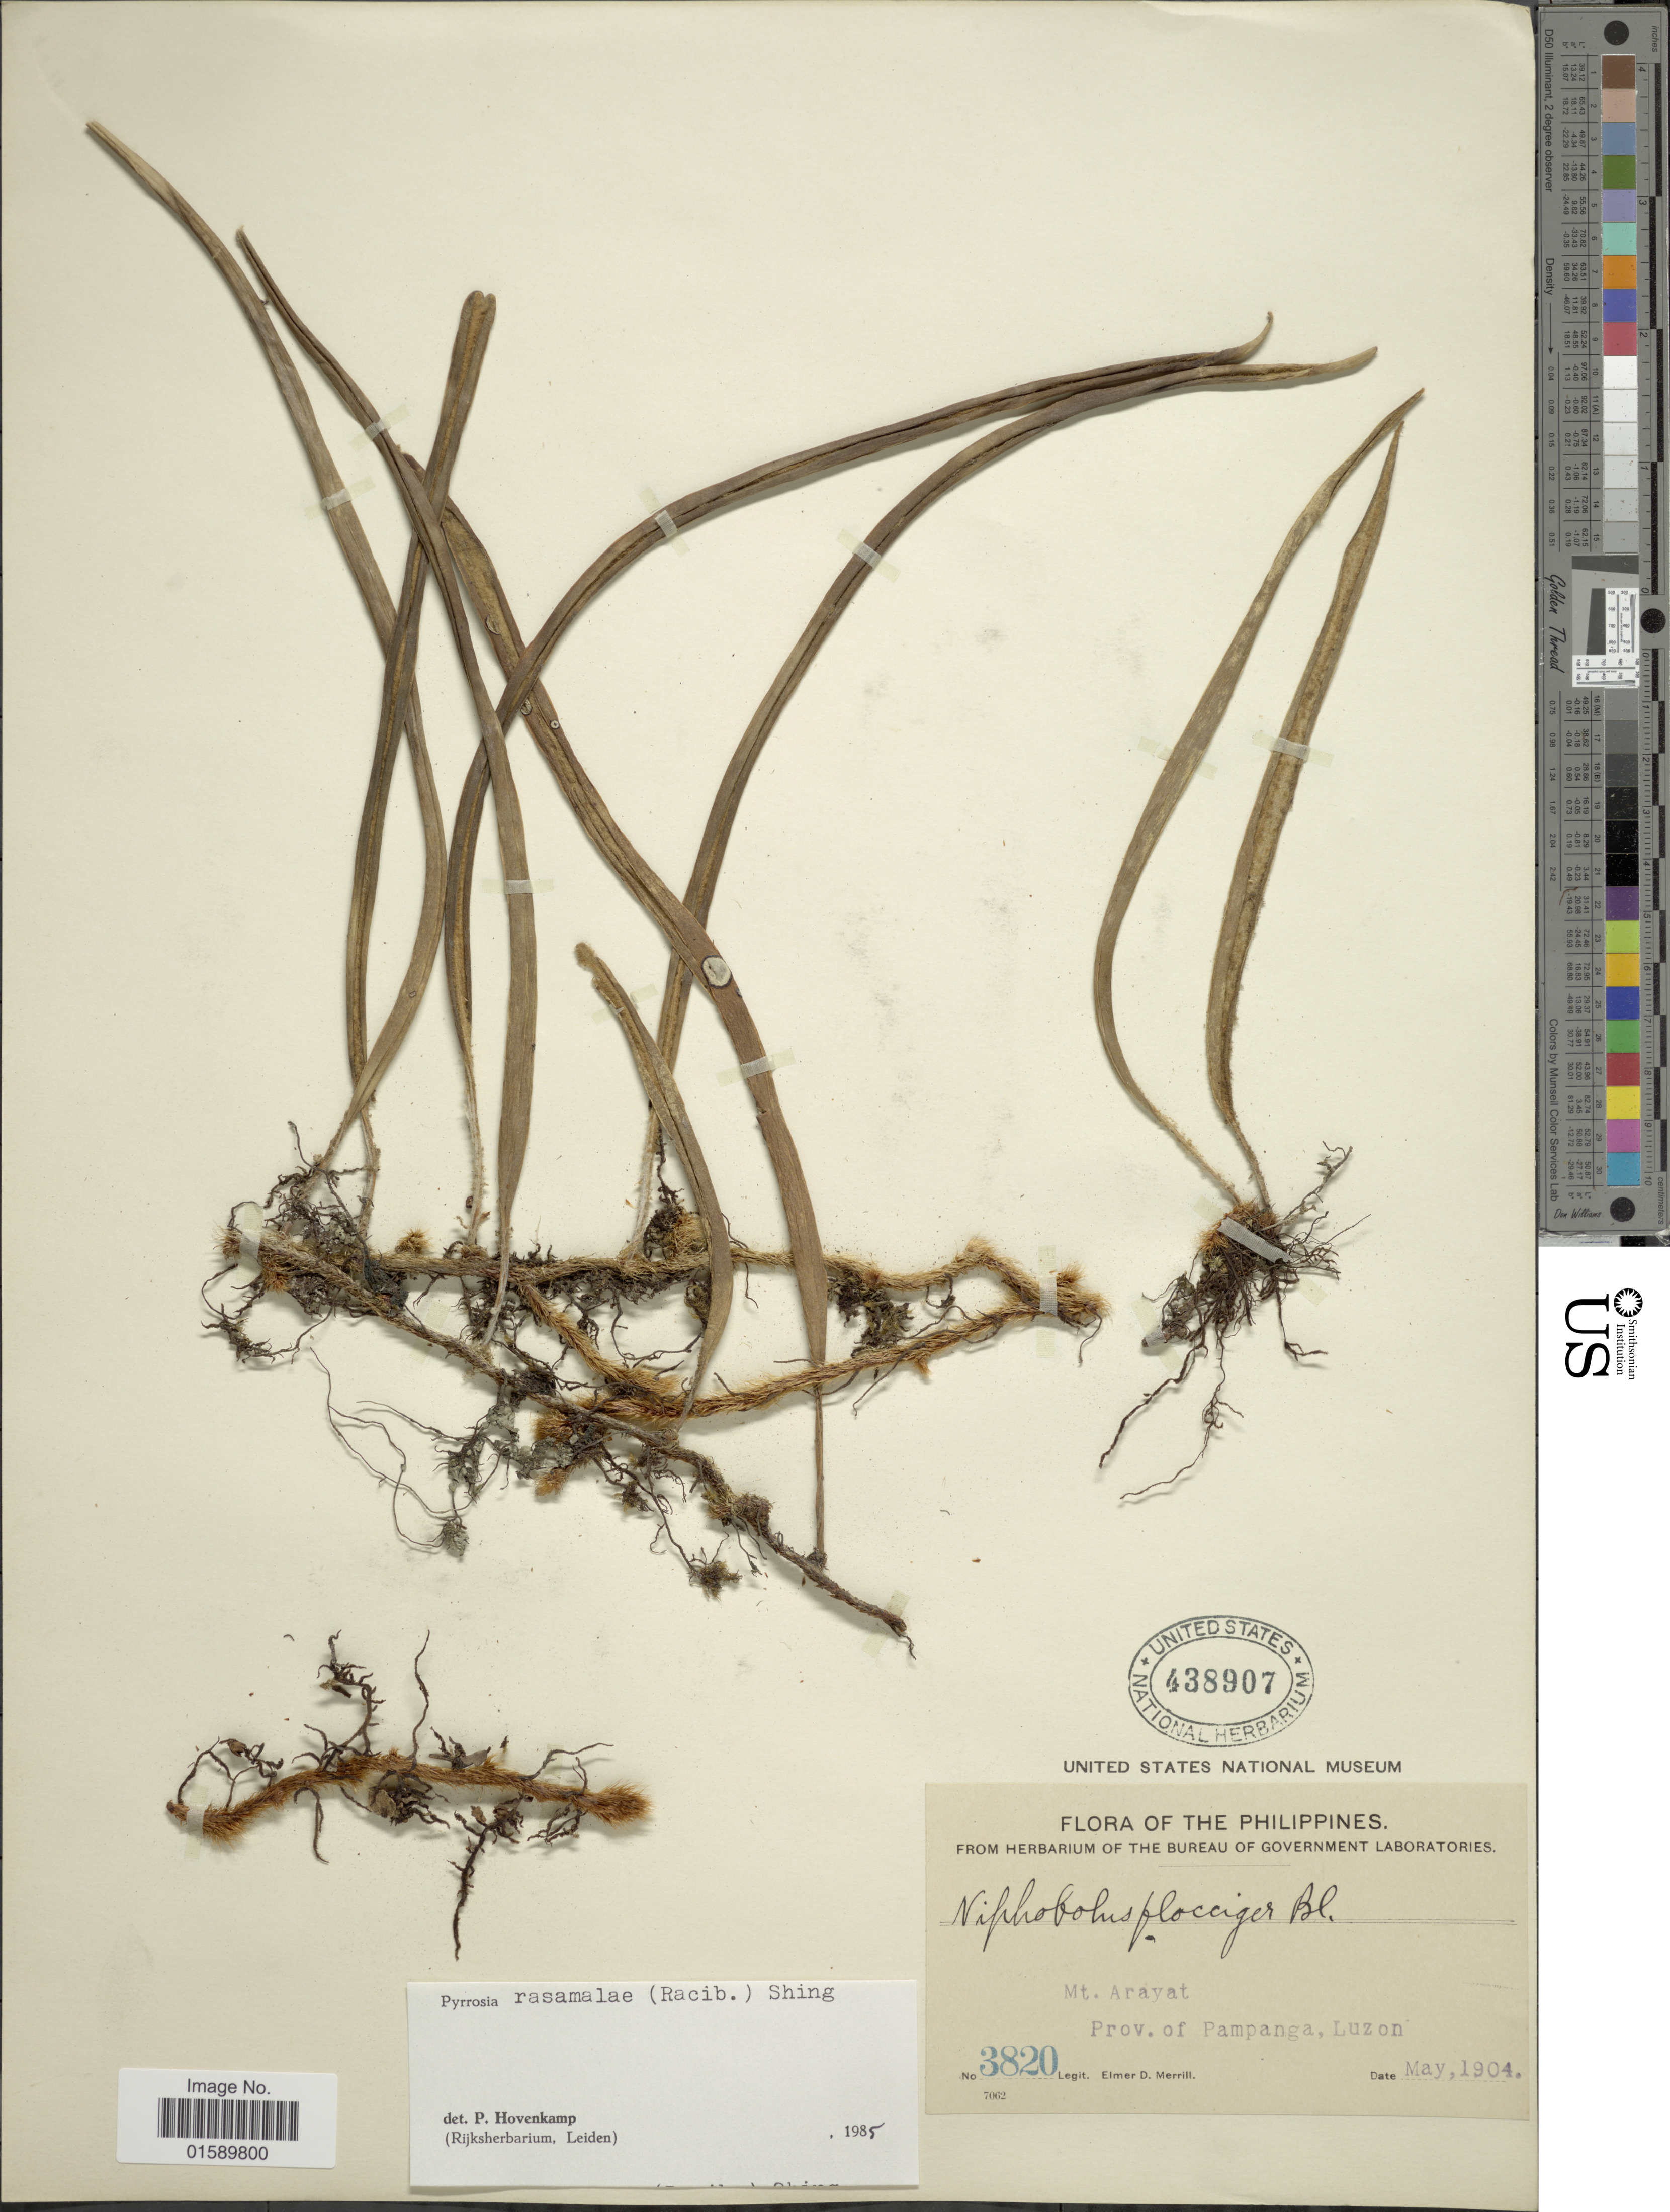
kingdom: Plantae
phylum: Tracheophyta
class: Polypodiopsida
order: Polypodiales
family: Polypodiaceae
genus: Pyrrosia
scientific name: Pyrrosia rasamalae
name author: (Racib.) K.H. Shing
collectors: E. D. Merrill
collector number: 3820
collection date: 1904-05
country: Philippines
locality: Mt. Arayat, Prov. of Pampanga, Luzon.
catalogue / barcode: US 438907